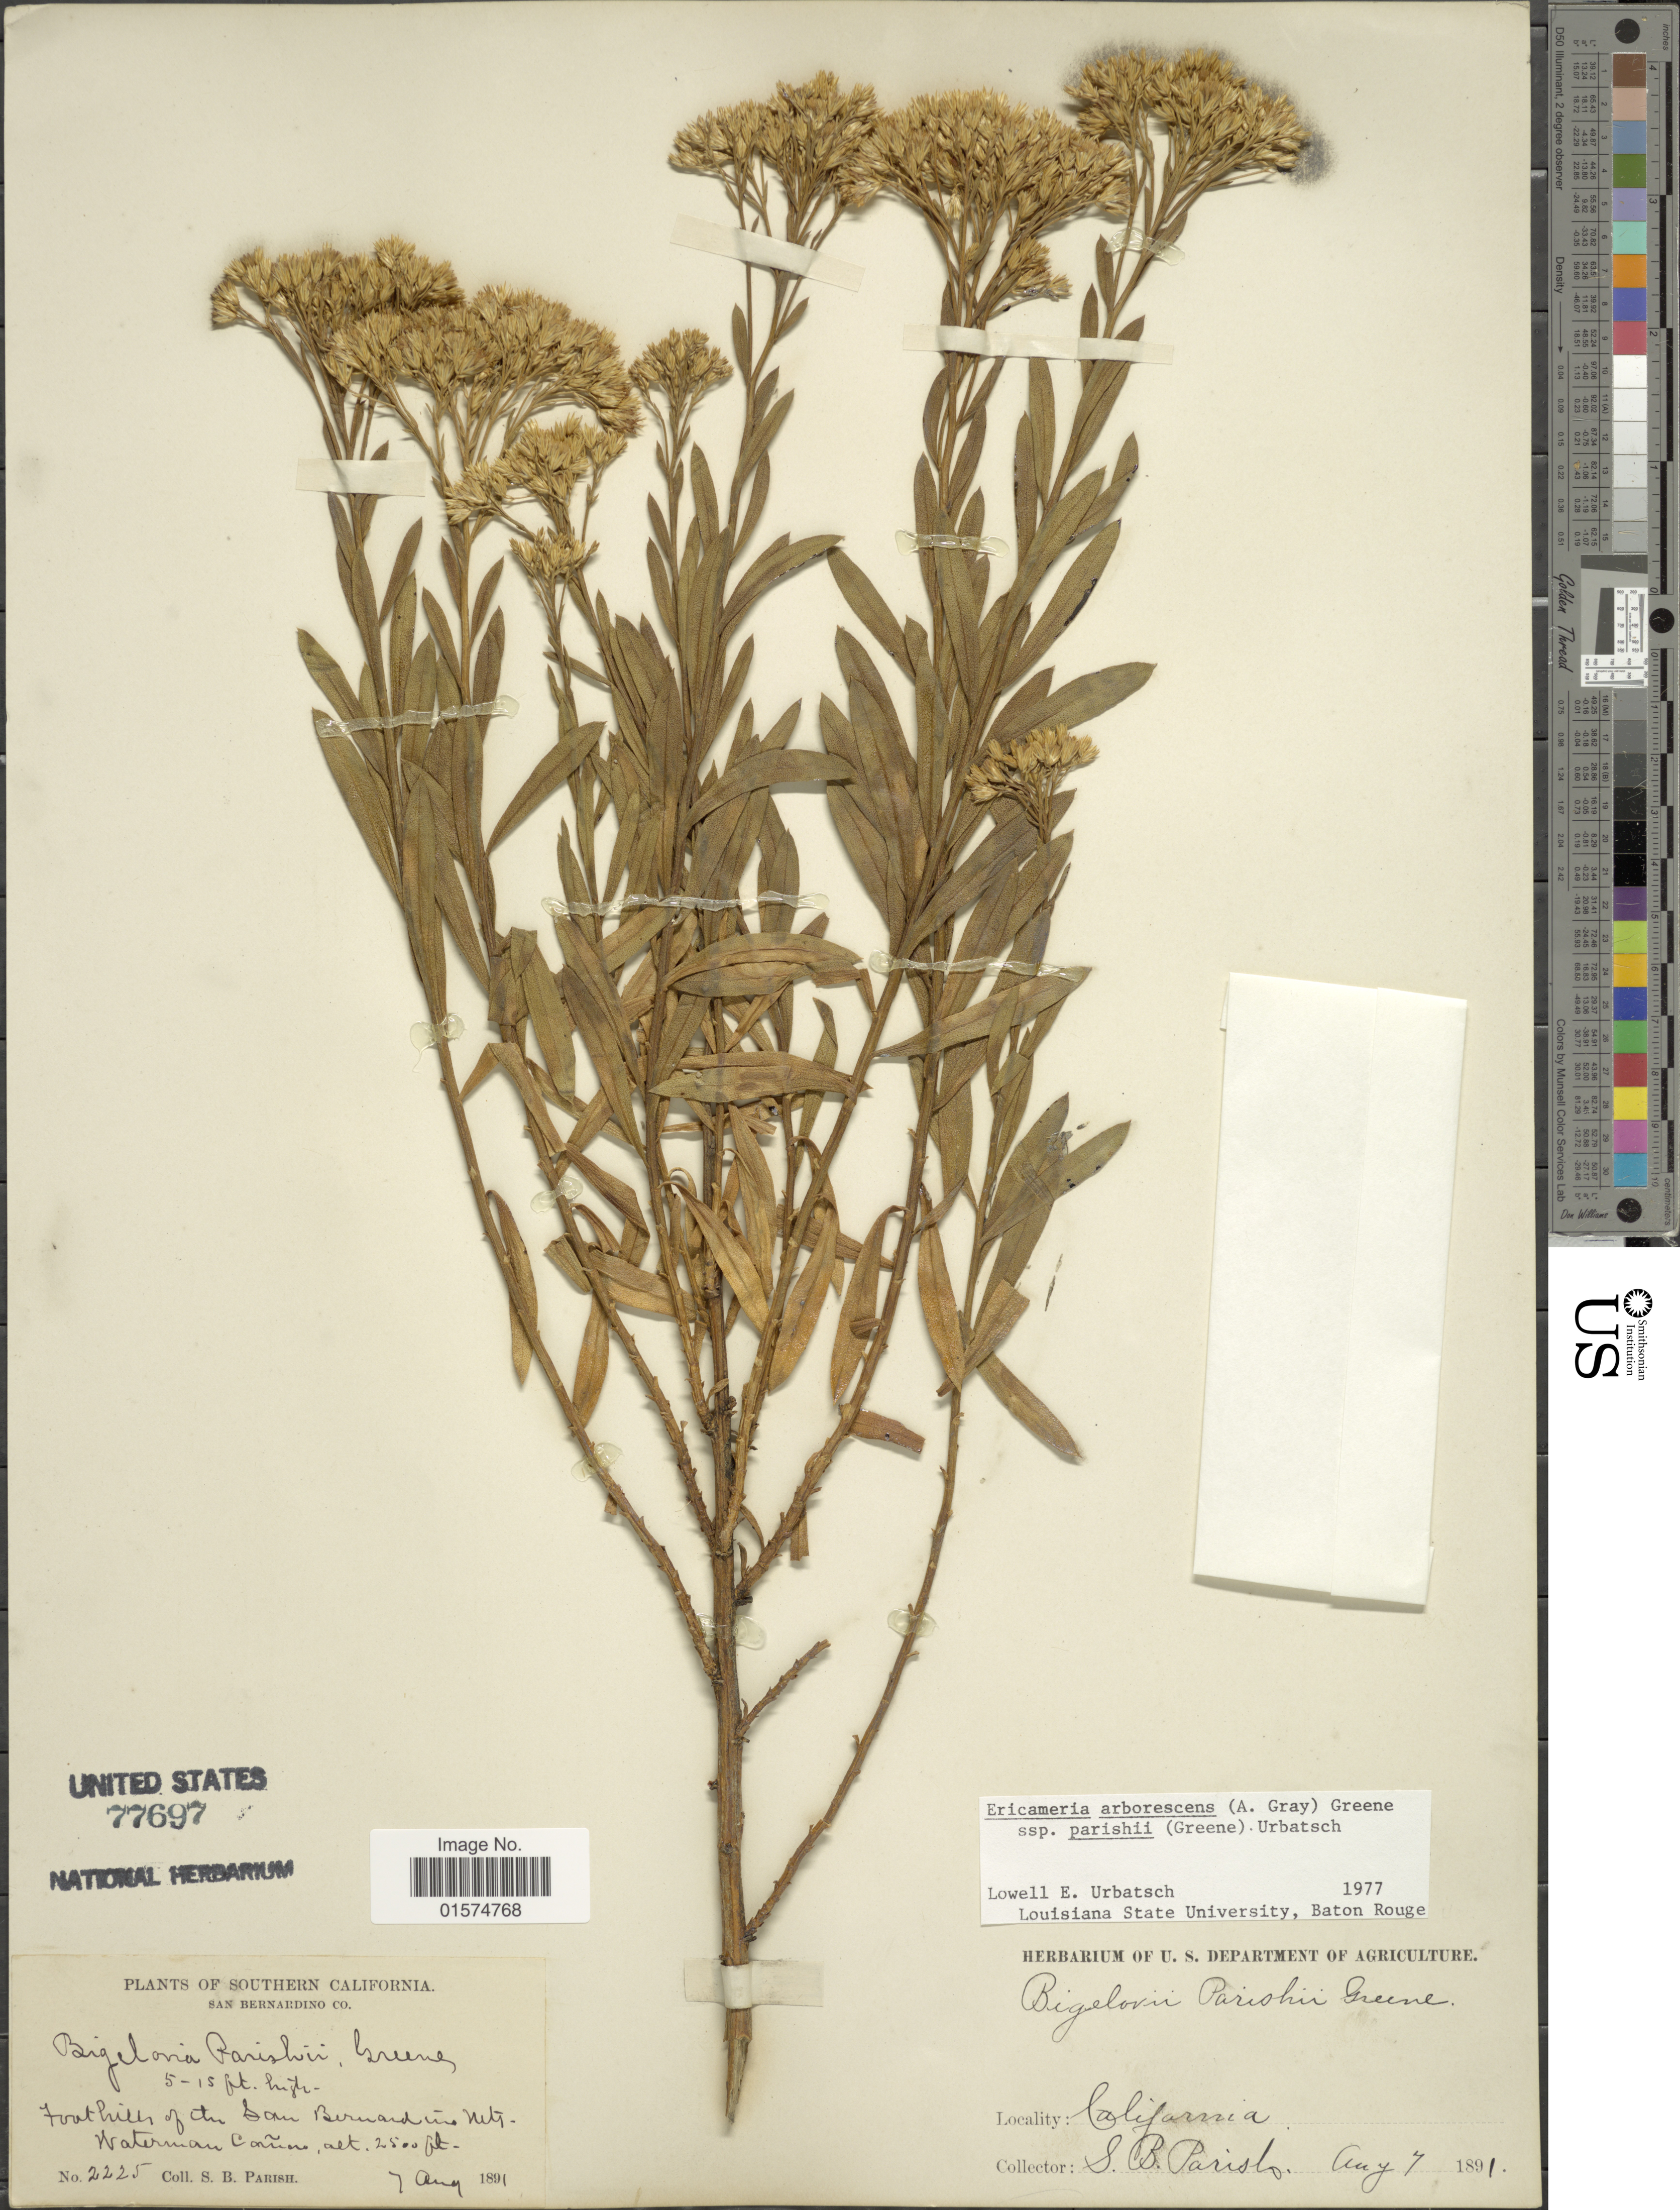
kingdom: Plantae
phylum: Tracheophyta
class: Magnoliopsida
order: Asterales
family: Asteraceae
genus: Ericameria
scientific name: Ericameria arborescens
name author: (A. Gray) Greene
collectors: S. B. Parish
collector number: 2225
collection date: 1891-08-07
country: United States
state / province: California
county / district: San Bernardino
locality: Southern California. Foothills of the San Bernardino Mts. Waterman Cañon.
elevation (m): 762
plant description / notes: Removed "San Bernardino Co." from Precise Locality field and added to County field.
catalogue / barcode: US 77697